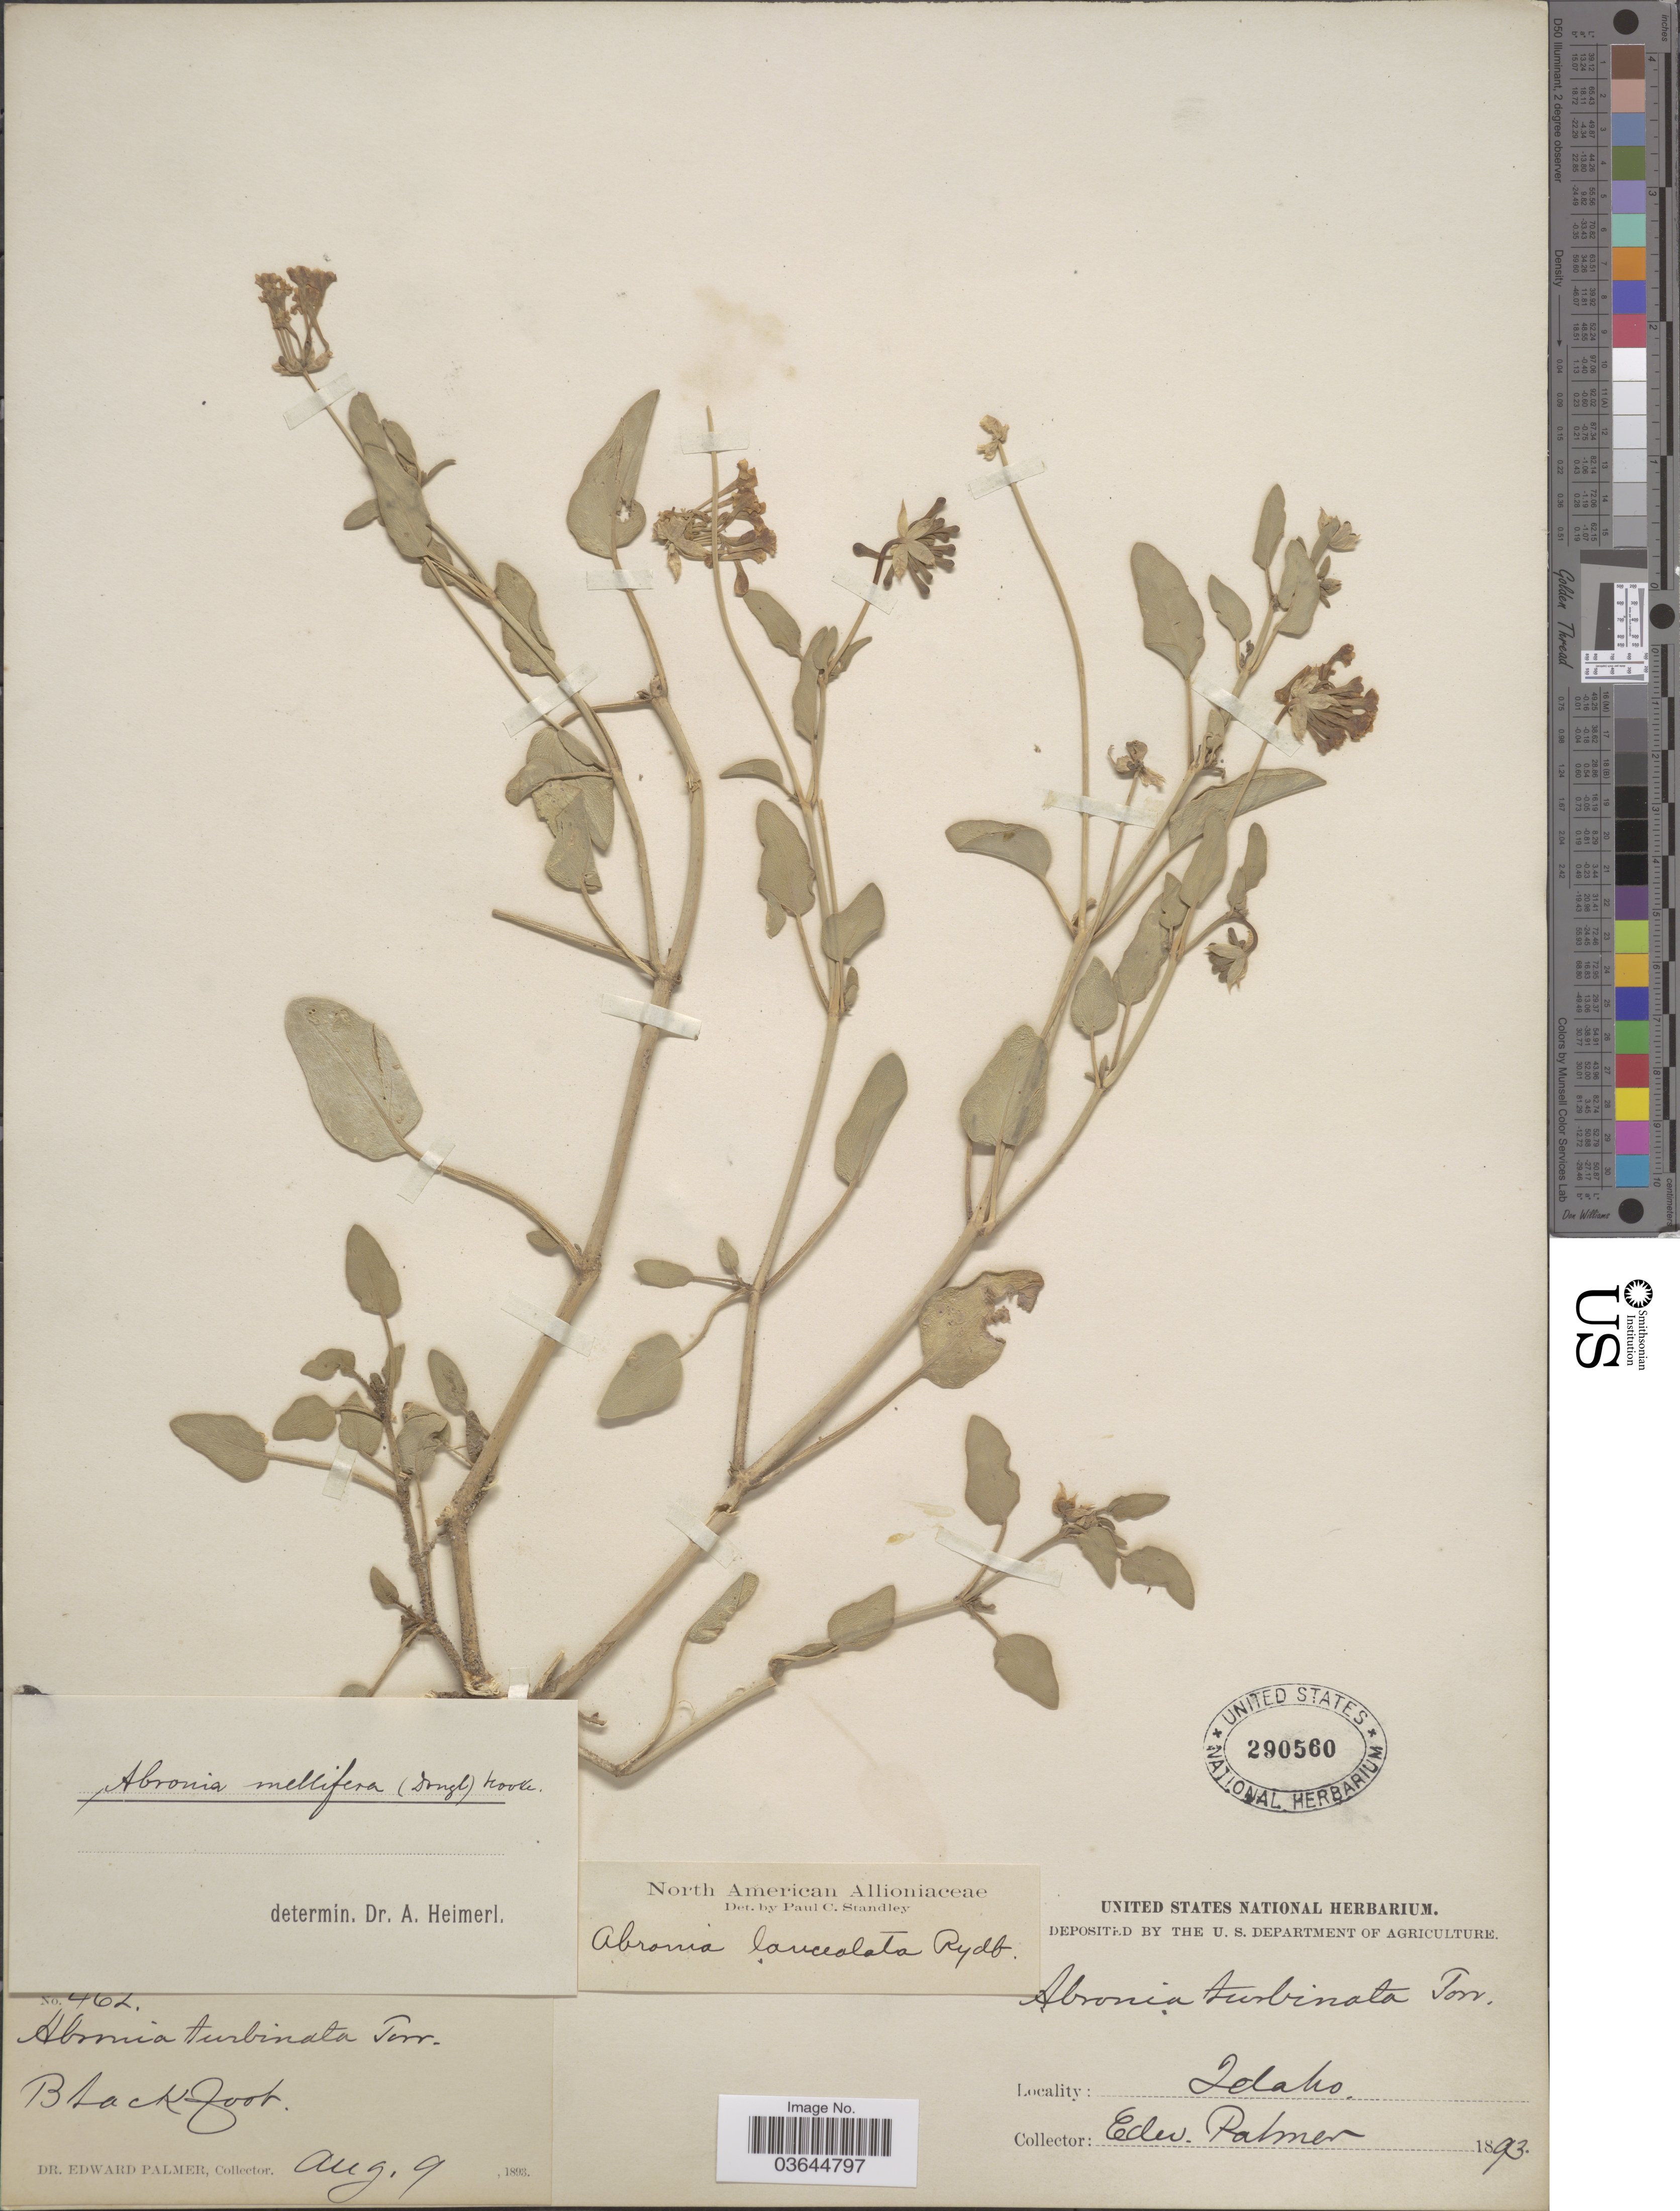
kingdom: Plantae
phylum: Tracheophyta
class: Magnoliopsida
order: Caryophyllales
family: Nyctaginaceae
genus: Abronia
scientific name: Abronia mellifera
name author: Douglas ex Hook.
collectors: E. Palmer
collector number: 462*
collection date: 1893-08-09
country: United States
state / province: Idaho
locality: Blackfoot.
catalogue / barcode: US 290560